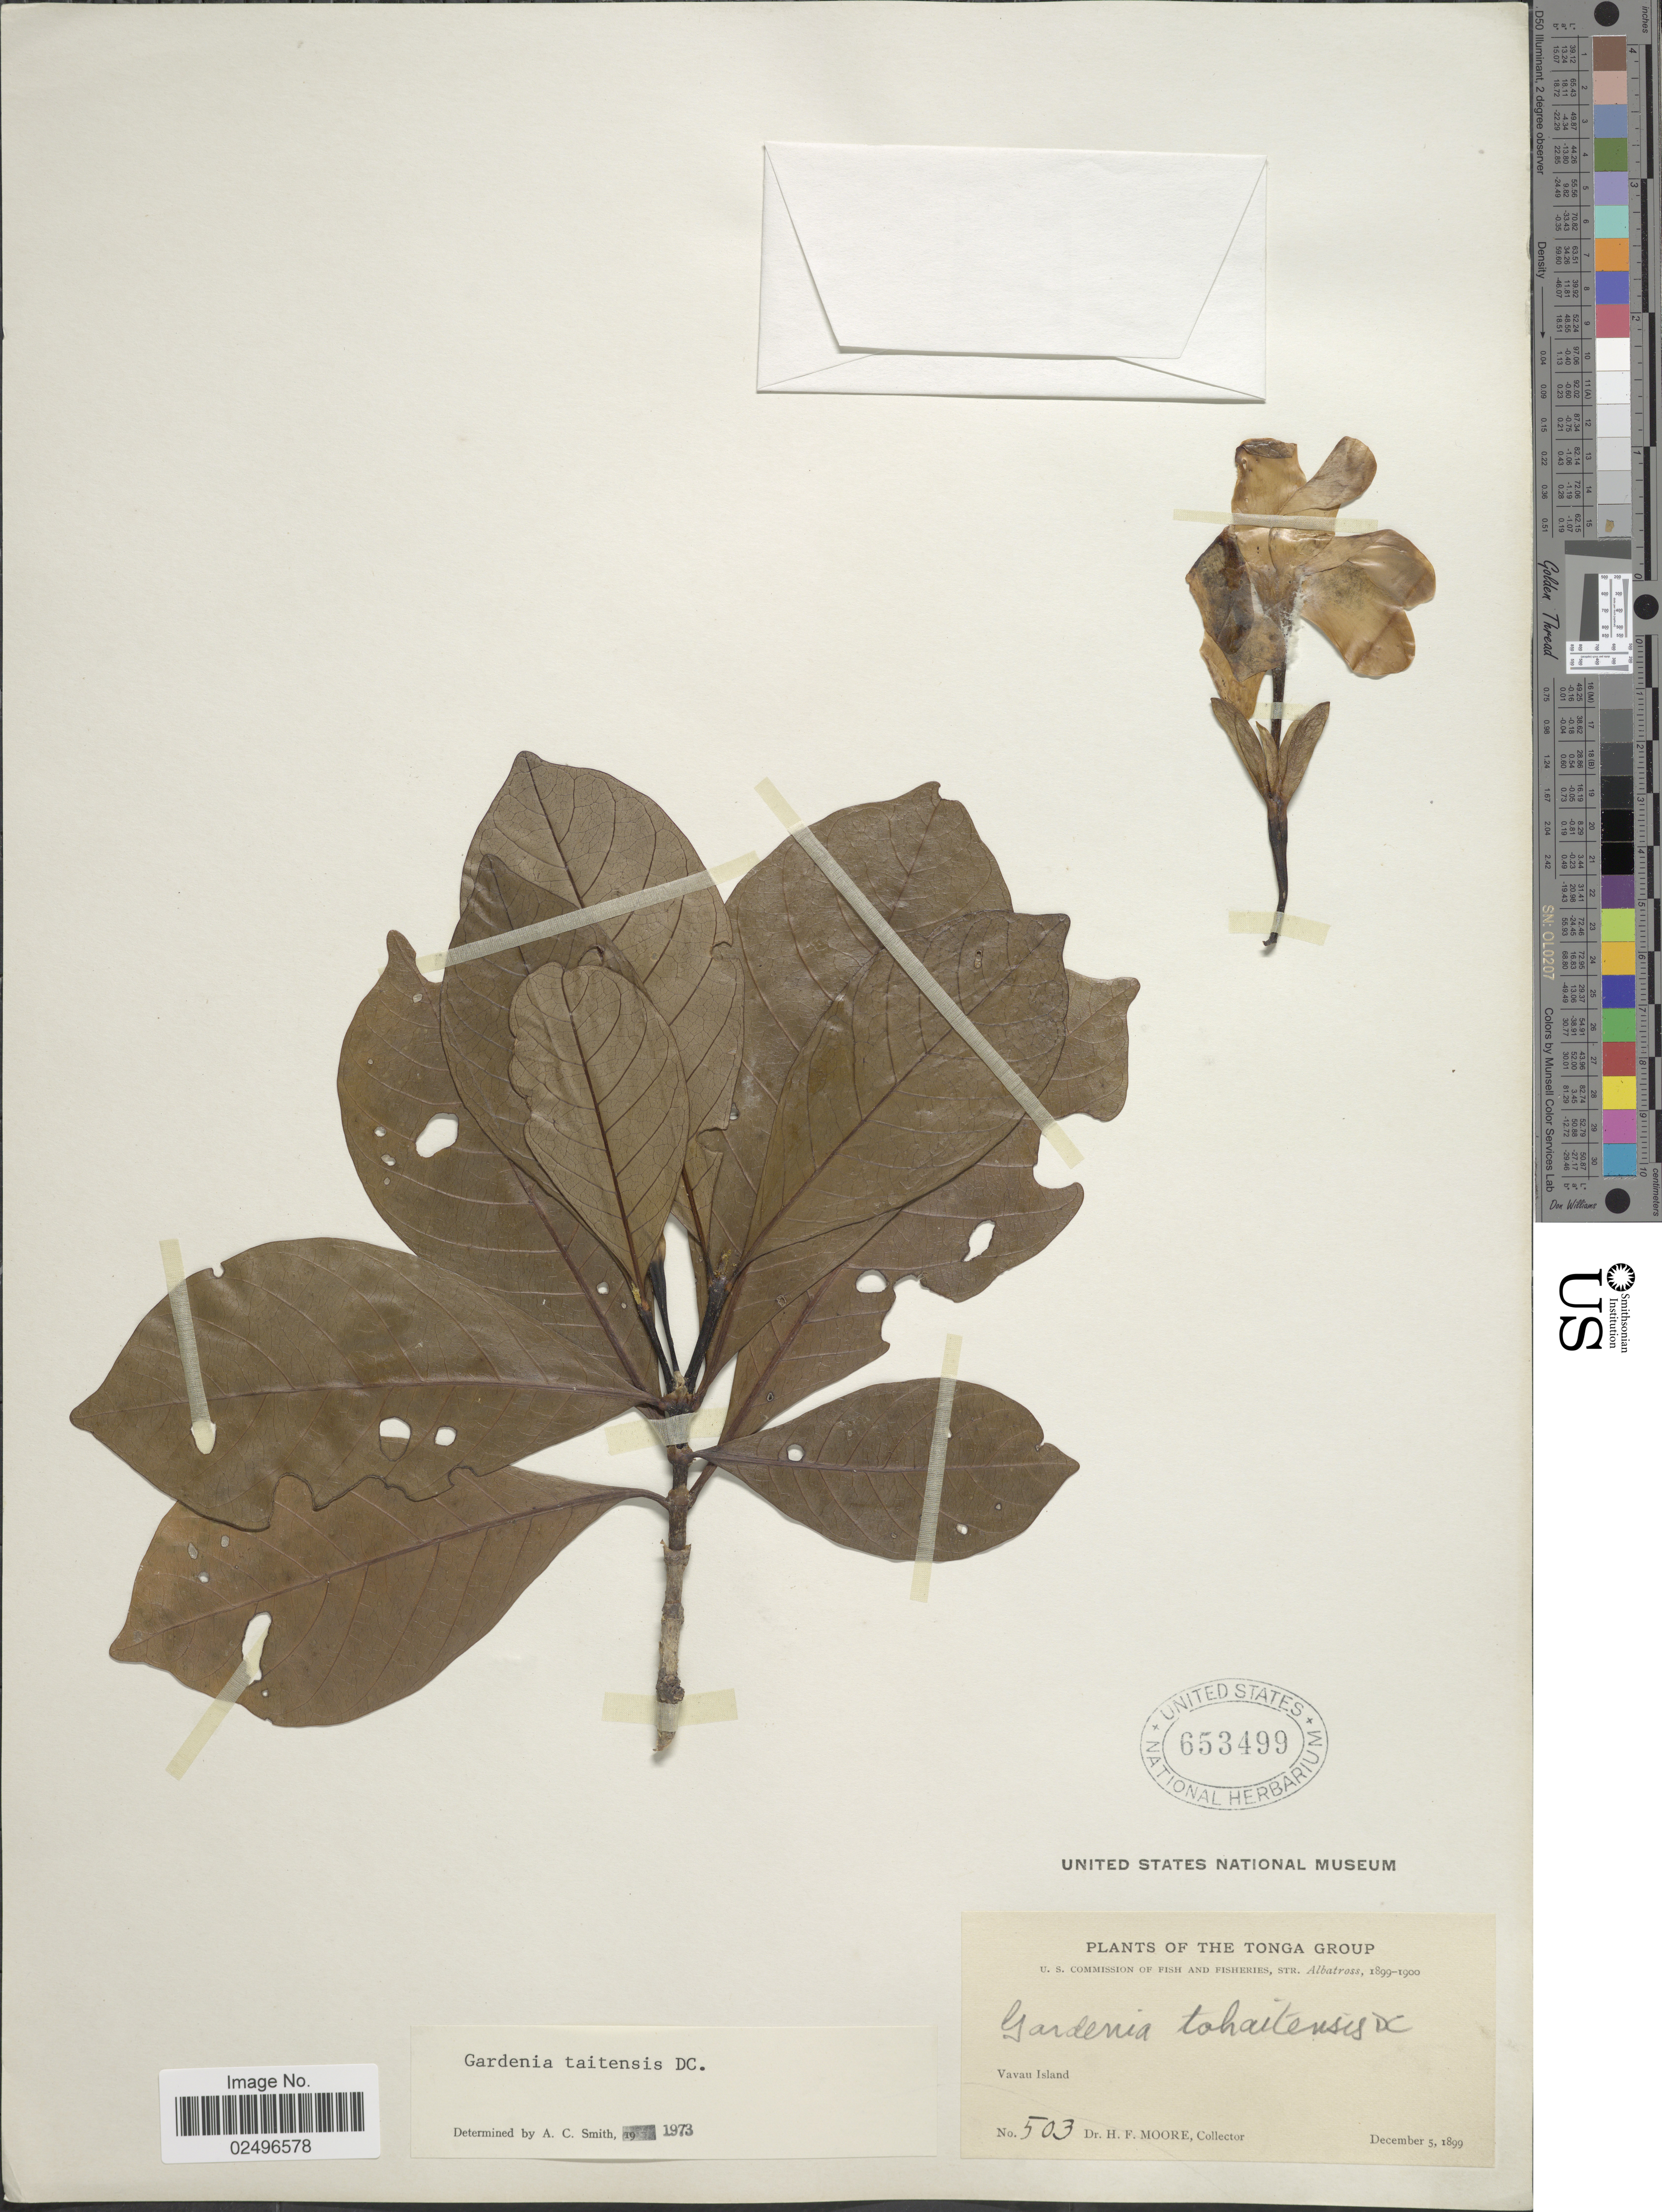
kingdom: Plantae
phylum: Tracheophyta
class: Magnoliopsida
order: Gentianales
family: Rubiaceae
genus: Gardenia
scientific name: Gardenia taitensis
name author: DC.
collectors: H. F. Moore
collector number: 503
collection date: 1899-12-05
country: Tonga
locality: Vavau Island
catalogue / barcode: US 653499